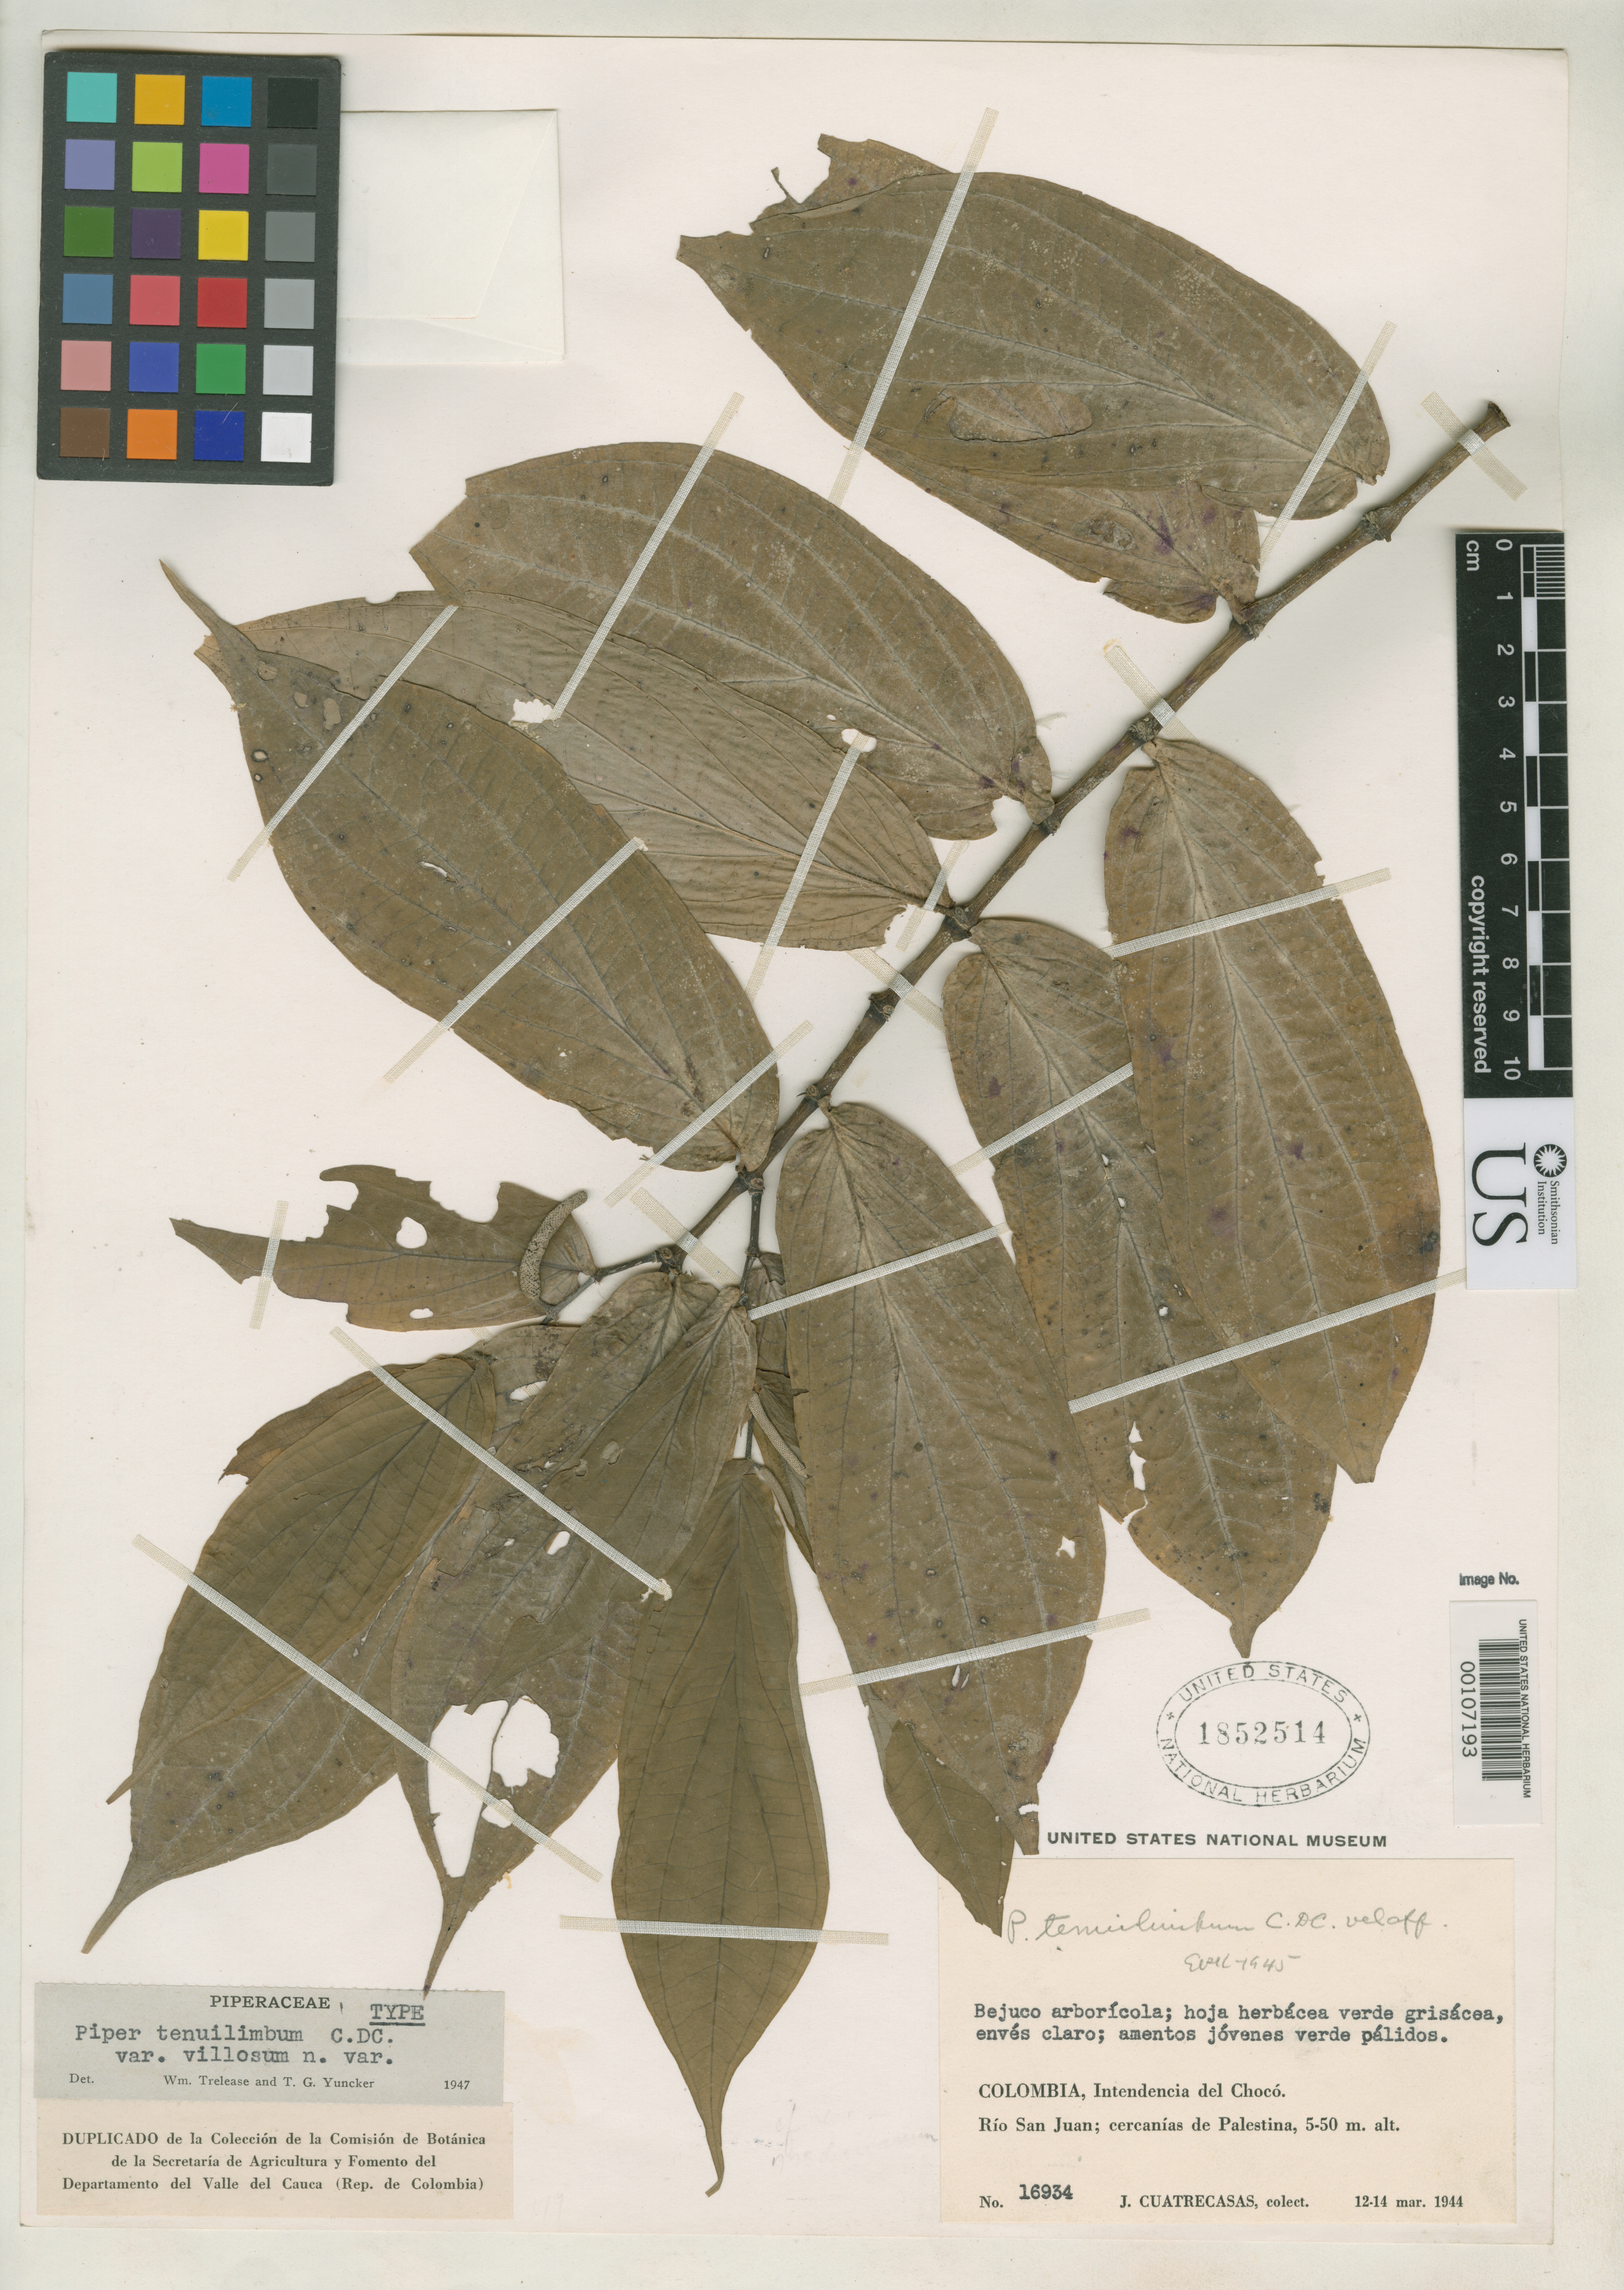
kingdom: Plantae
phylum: Tracheophyta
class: Magnoliopsida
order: Piperales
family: Piperaceae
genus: Piper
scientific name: Piper tenuilimbum var. villosum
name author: Trel. & Yunck.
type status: Holotype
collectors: J. Cuatrecasas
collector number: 16934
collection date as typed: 12 Mar 1944 to 14 Mar 1944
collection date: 1944-03-12/1944-03-14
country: Colombia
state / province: Chocó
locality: Near Palestina, Rio San Juan.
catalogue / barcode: US 1852514